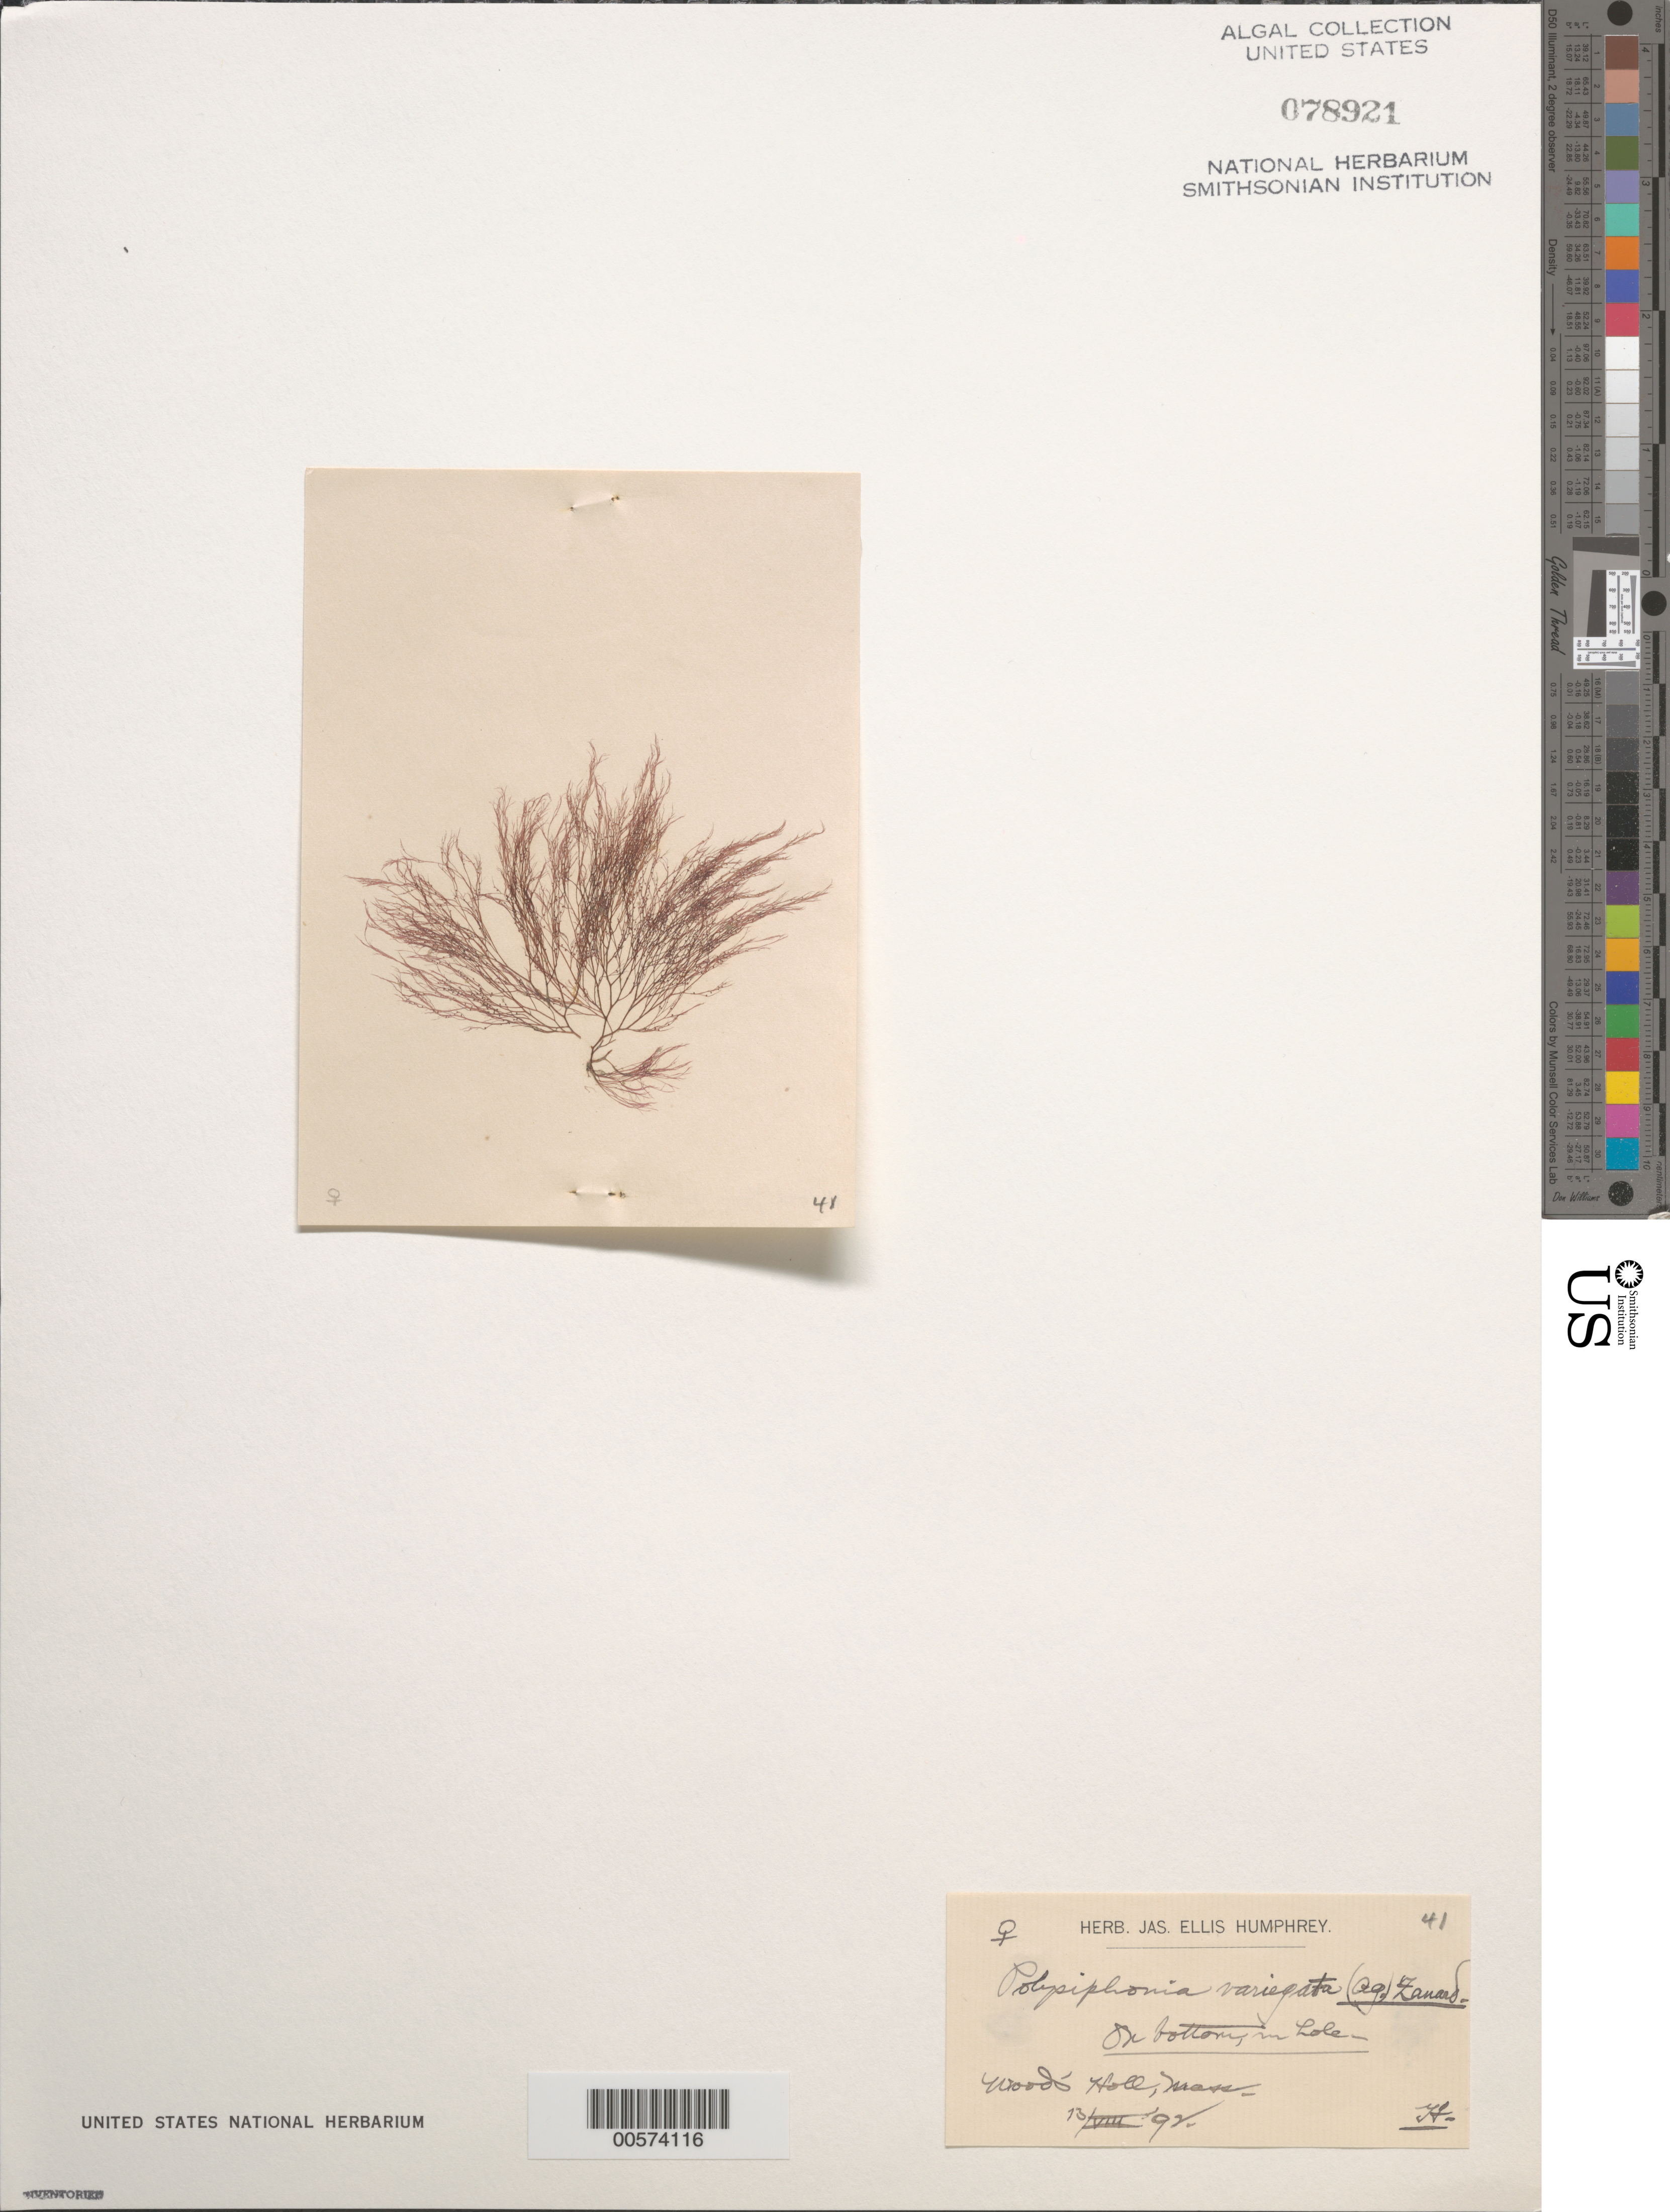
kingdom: Plantae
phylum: Rhodophyta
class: Florideophyceae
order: Ceramiales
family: Rhodomelaceae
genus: Carradoriella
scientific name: Carradoriella denudata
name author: (Dillwyn) Savoie & G.W. Saunders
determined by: Algae name updating Project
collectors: J. Humphrey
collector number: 41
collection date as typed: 13 Aug 1892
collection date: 1892-08-13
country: United States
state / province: Massachusetts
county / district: Barnstable County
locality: Woods Hole (Wood's Holl)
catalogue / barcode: US 78921